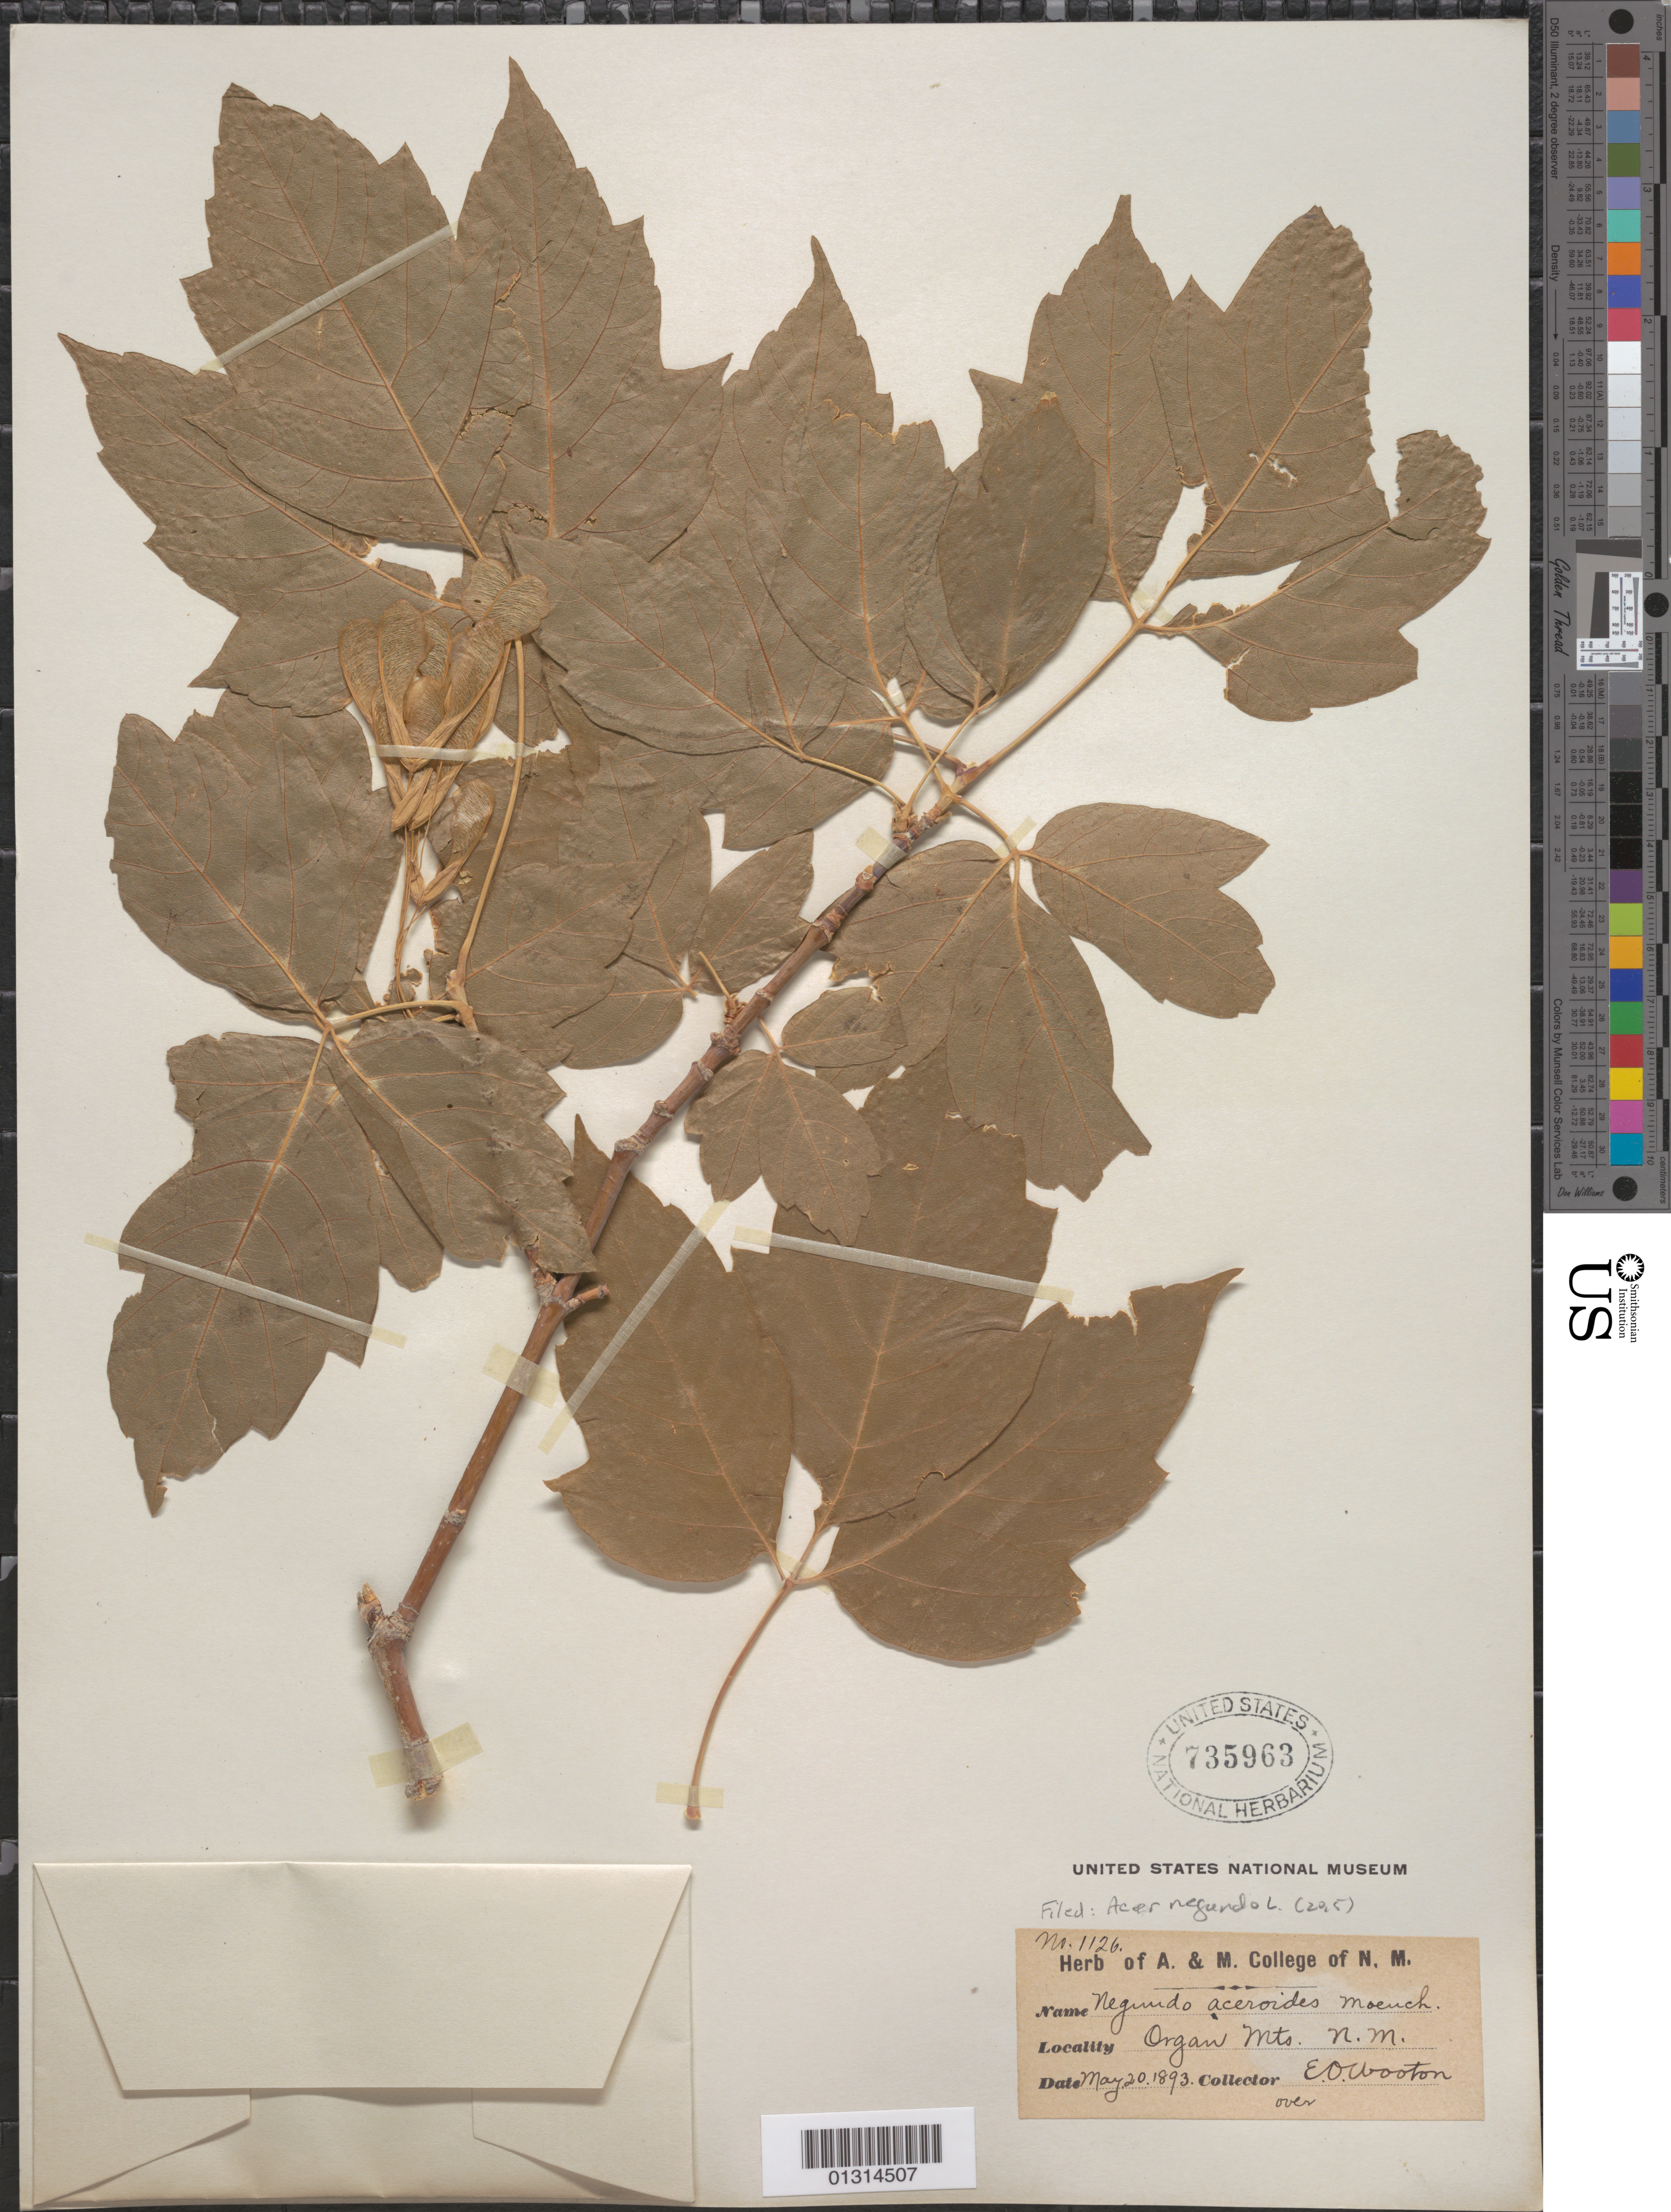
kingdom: Plantae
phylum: Tracheophyta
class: Magnoliopsida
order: Sapindales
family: Sapindaceae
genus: Acer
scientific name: Acer negundo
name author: L.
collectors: E. O. Wooton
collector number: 1126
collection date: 1893-05-20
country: United States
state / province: New Mexico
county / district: Dona Ana County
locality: Organ Mountains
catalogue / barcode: US 735963